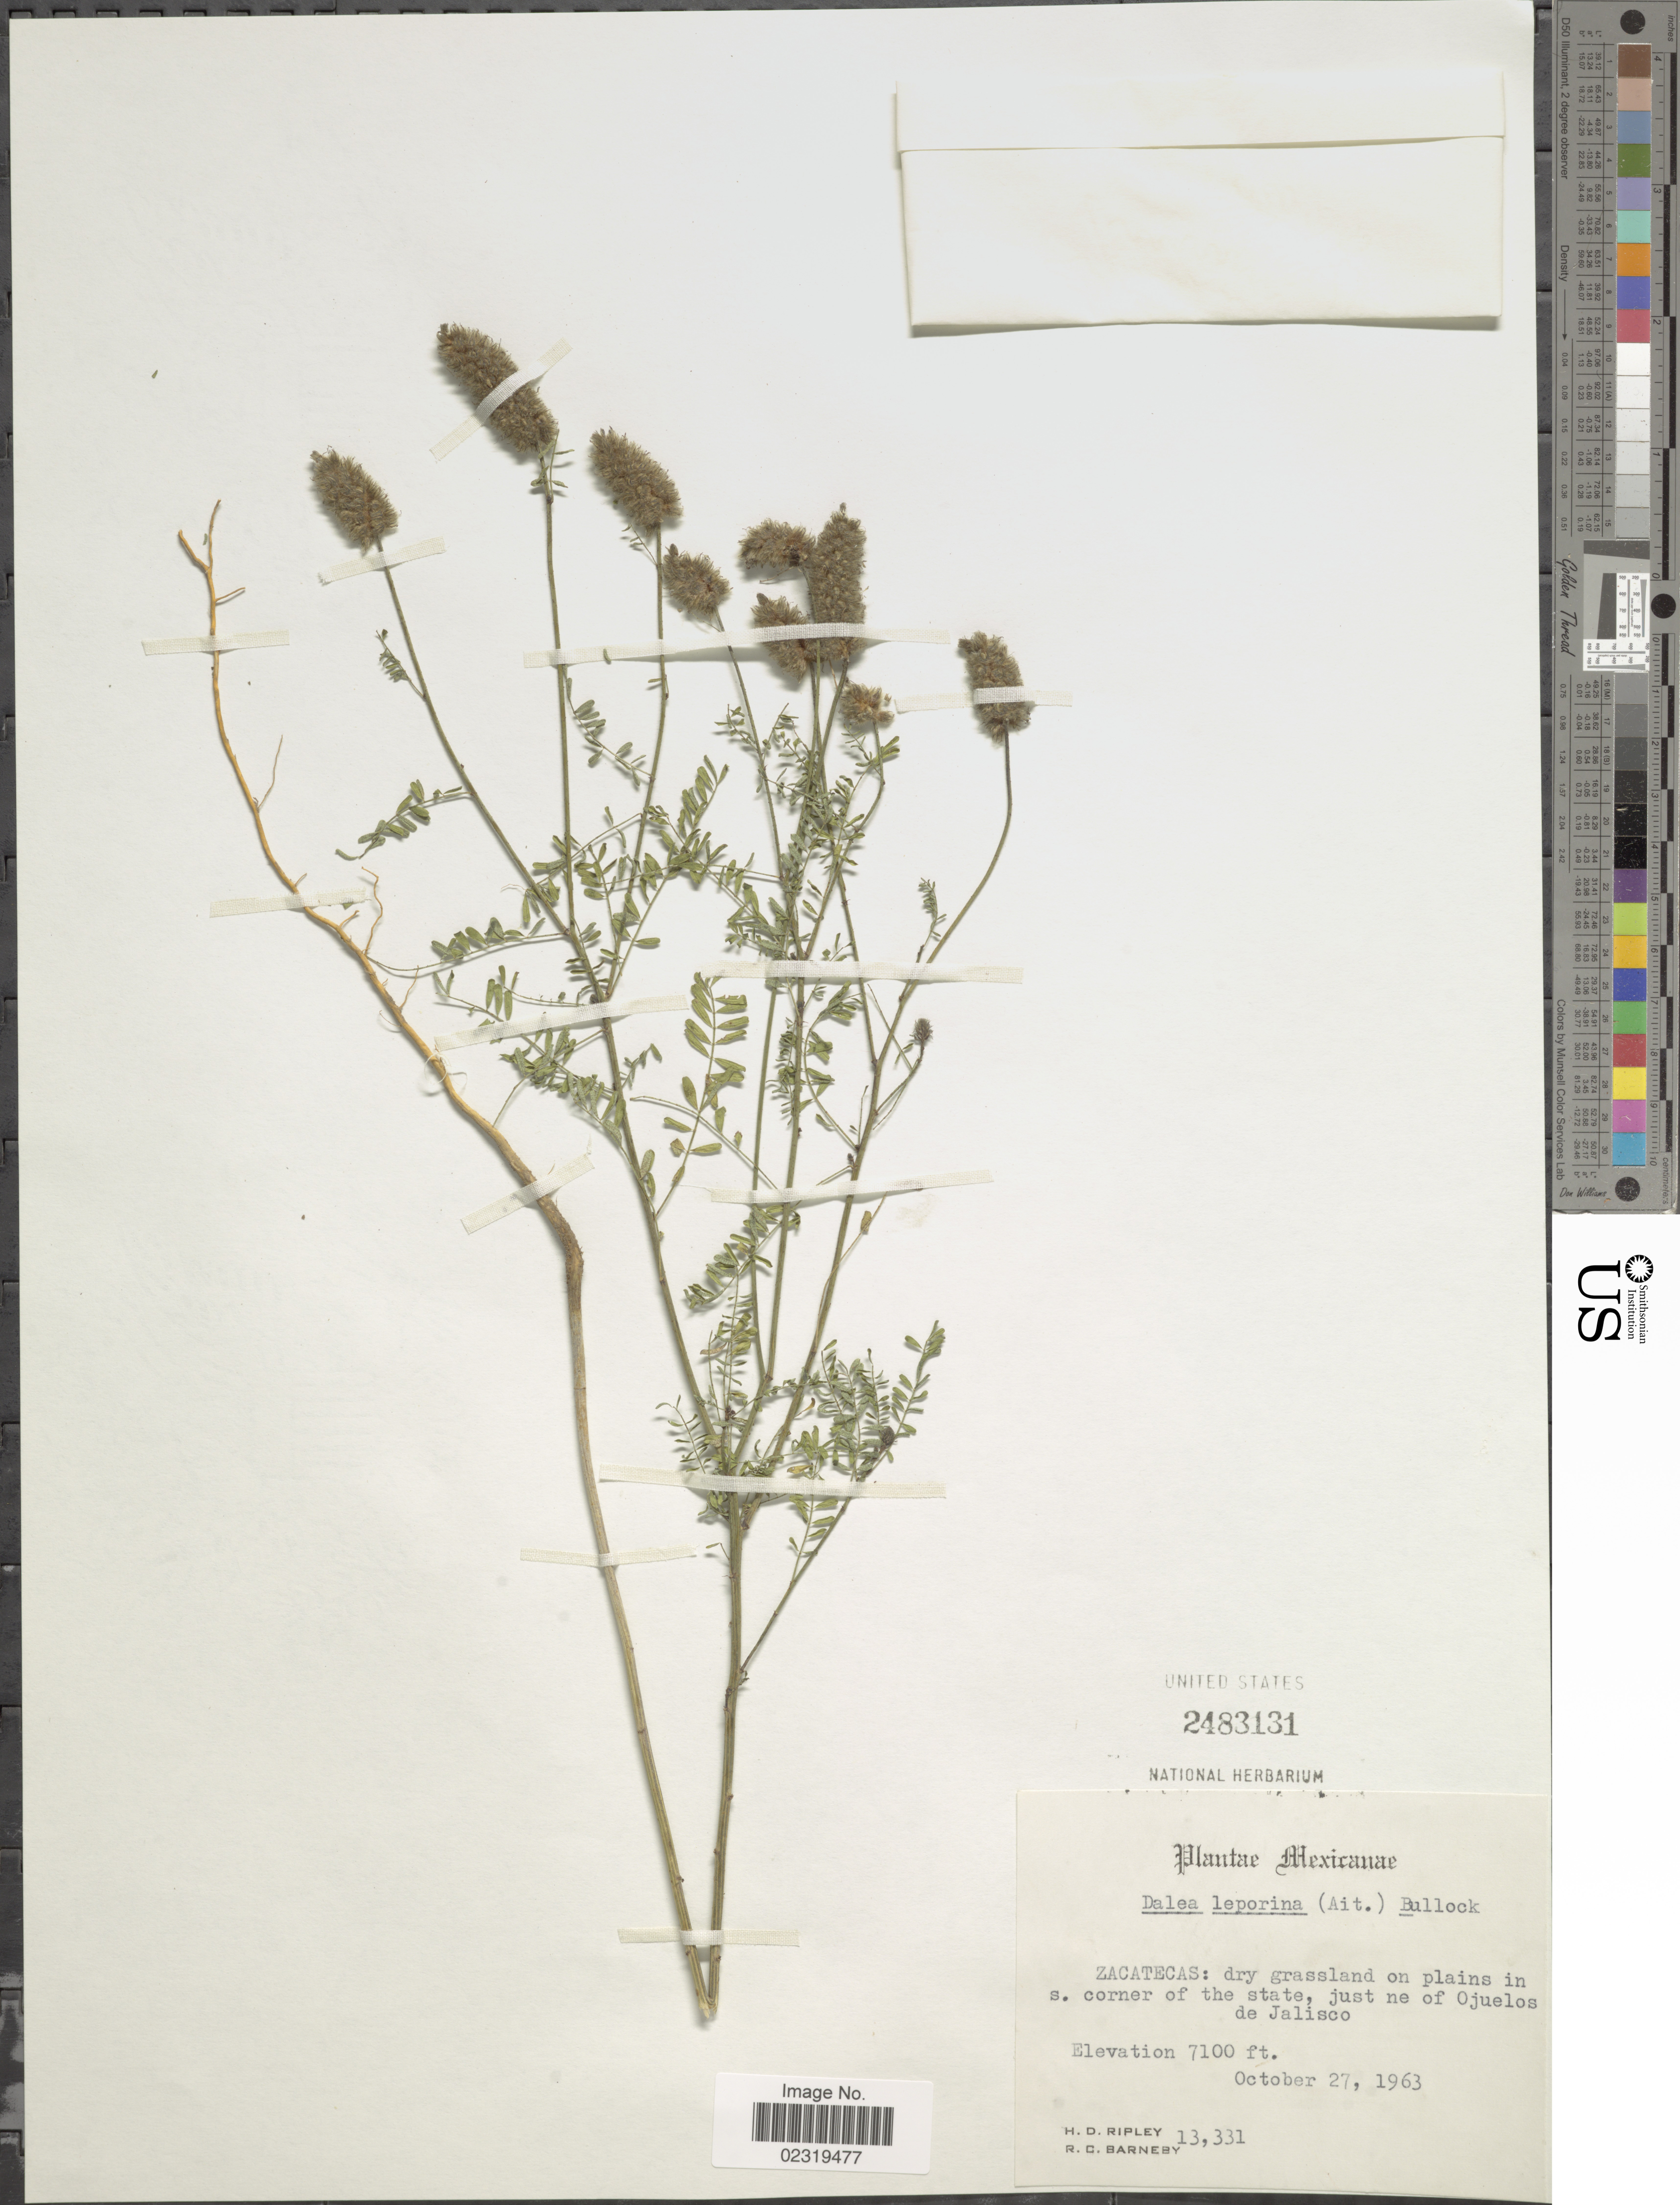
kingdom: Plantae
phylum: Tracheophyta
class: Magnoliopsida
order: Fabales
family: Fabaceae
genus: Dalea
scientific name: Dalea leporina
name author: (Aiton) Bullock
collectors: H. Ripley & R. C. Barneby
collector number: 13331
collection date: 1963-10-27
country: Mexico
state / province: Zacatecas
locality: Dry grassland on plains in s. corner of the state, just ne of Ojuelos de Jalisco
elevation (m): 2164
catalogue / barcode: US 2483131